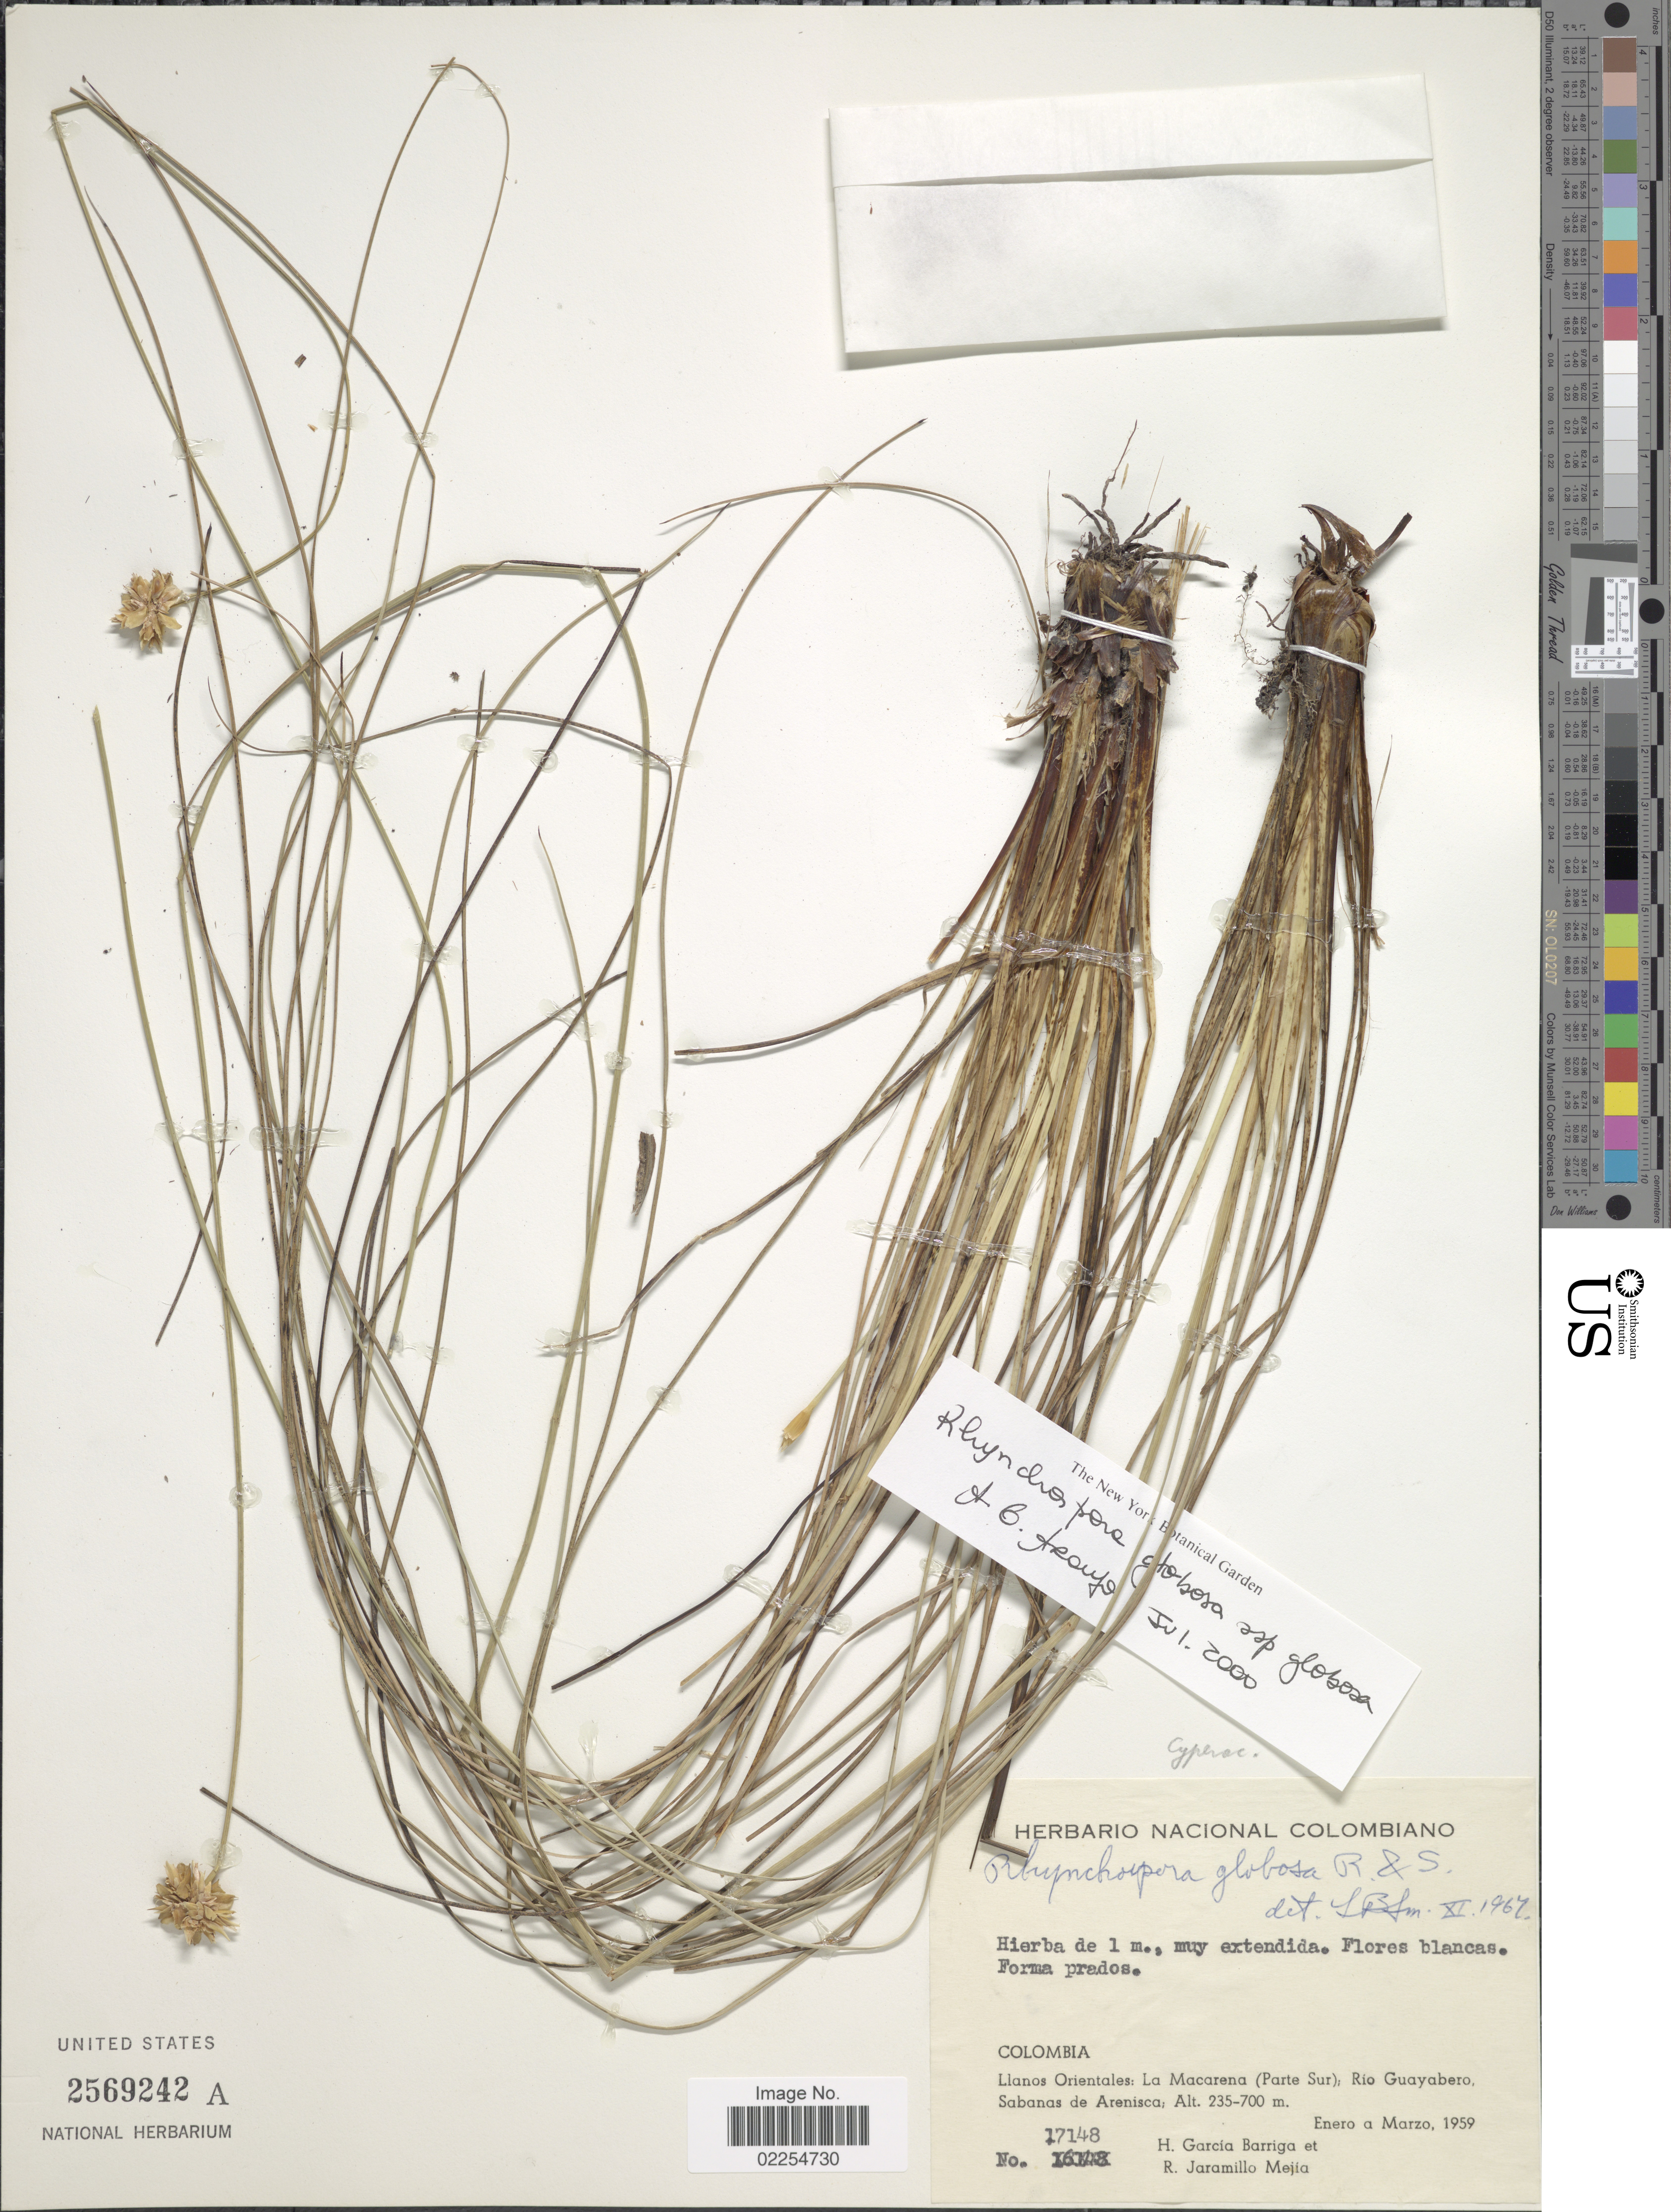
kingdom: Plantae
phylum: Tracheophyta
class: Liliopsida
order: Poales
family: Cyperaceae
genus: Rhynchospora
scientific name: Rhynchospora globosa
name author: (Kunth) Roem. & Schult.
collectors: H. García Barriga & R. Jaramillo M.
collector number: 17148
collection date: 1959-01/1959-03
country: Colombia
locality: Llanos Orientales, La Macarena (Parte Sur), Rio Guayabero, sabanas de Arenisca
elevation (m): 235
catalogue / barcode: US 2569242A